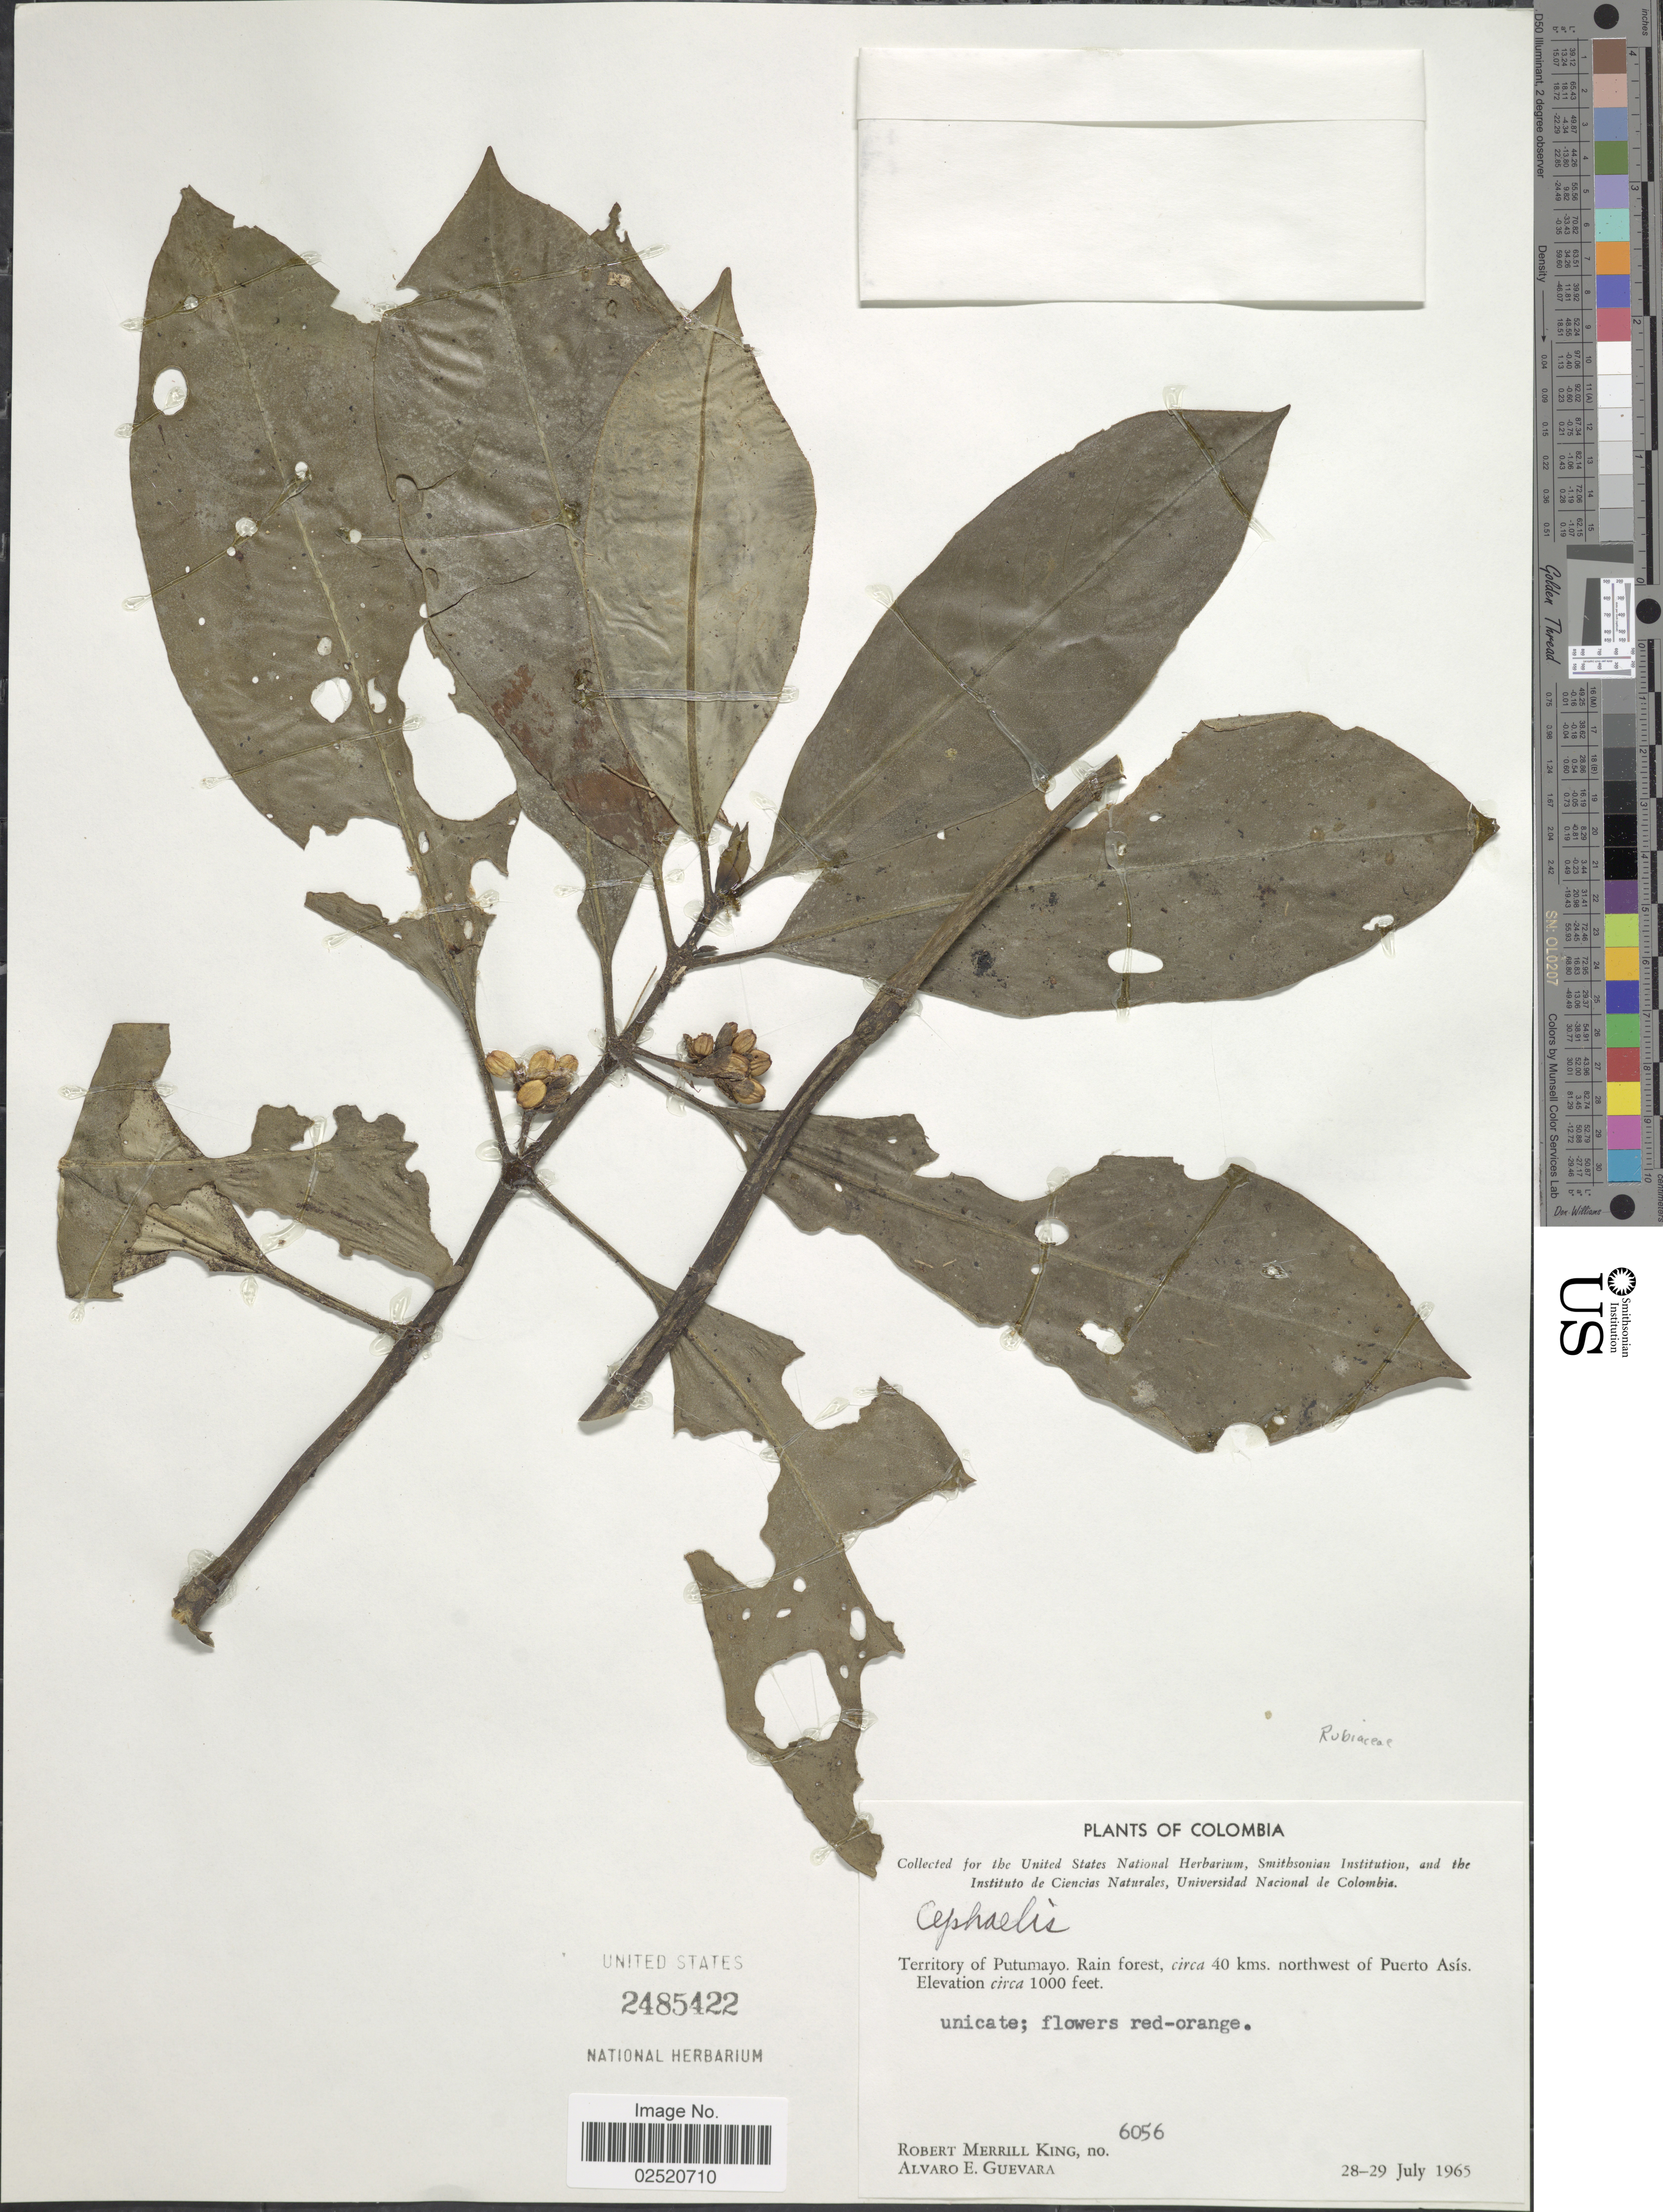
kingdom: Plantae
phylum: Tracheophyta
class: Magnoliopsida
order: Gentianales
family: Rubiaceae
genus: Psychotria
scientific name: Psychotria sp.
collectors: R. M. King & A. E. Guevara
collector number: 6056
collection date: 1965-07-28/1965-07-29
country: Colombia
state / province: Putumayo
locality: Circa 40 kms. northwest of Puerto Asís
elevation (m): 305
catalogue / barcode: US 2485422